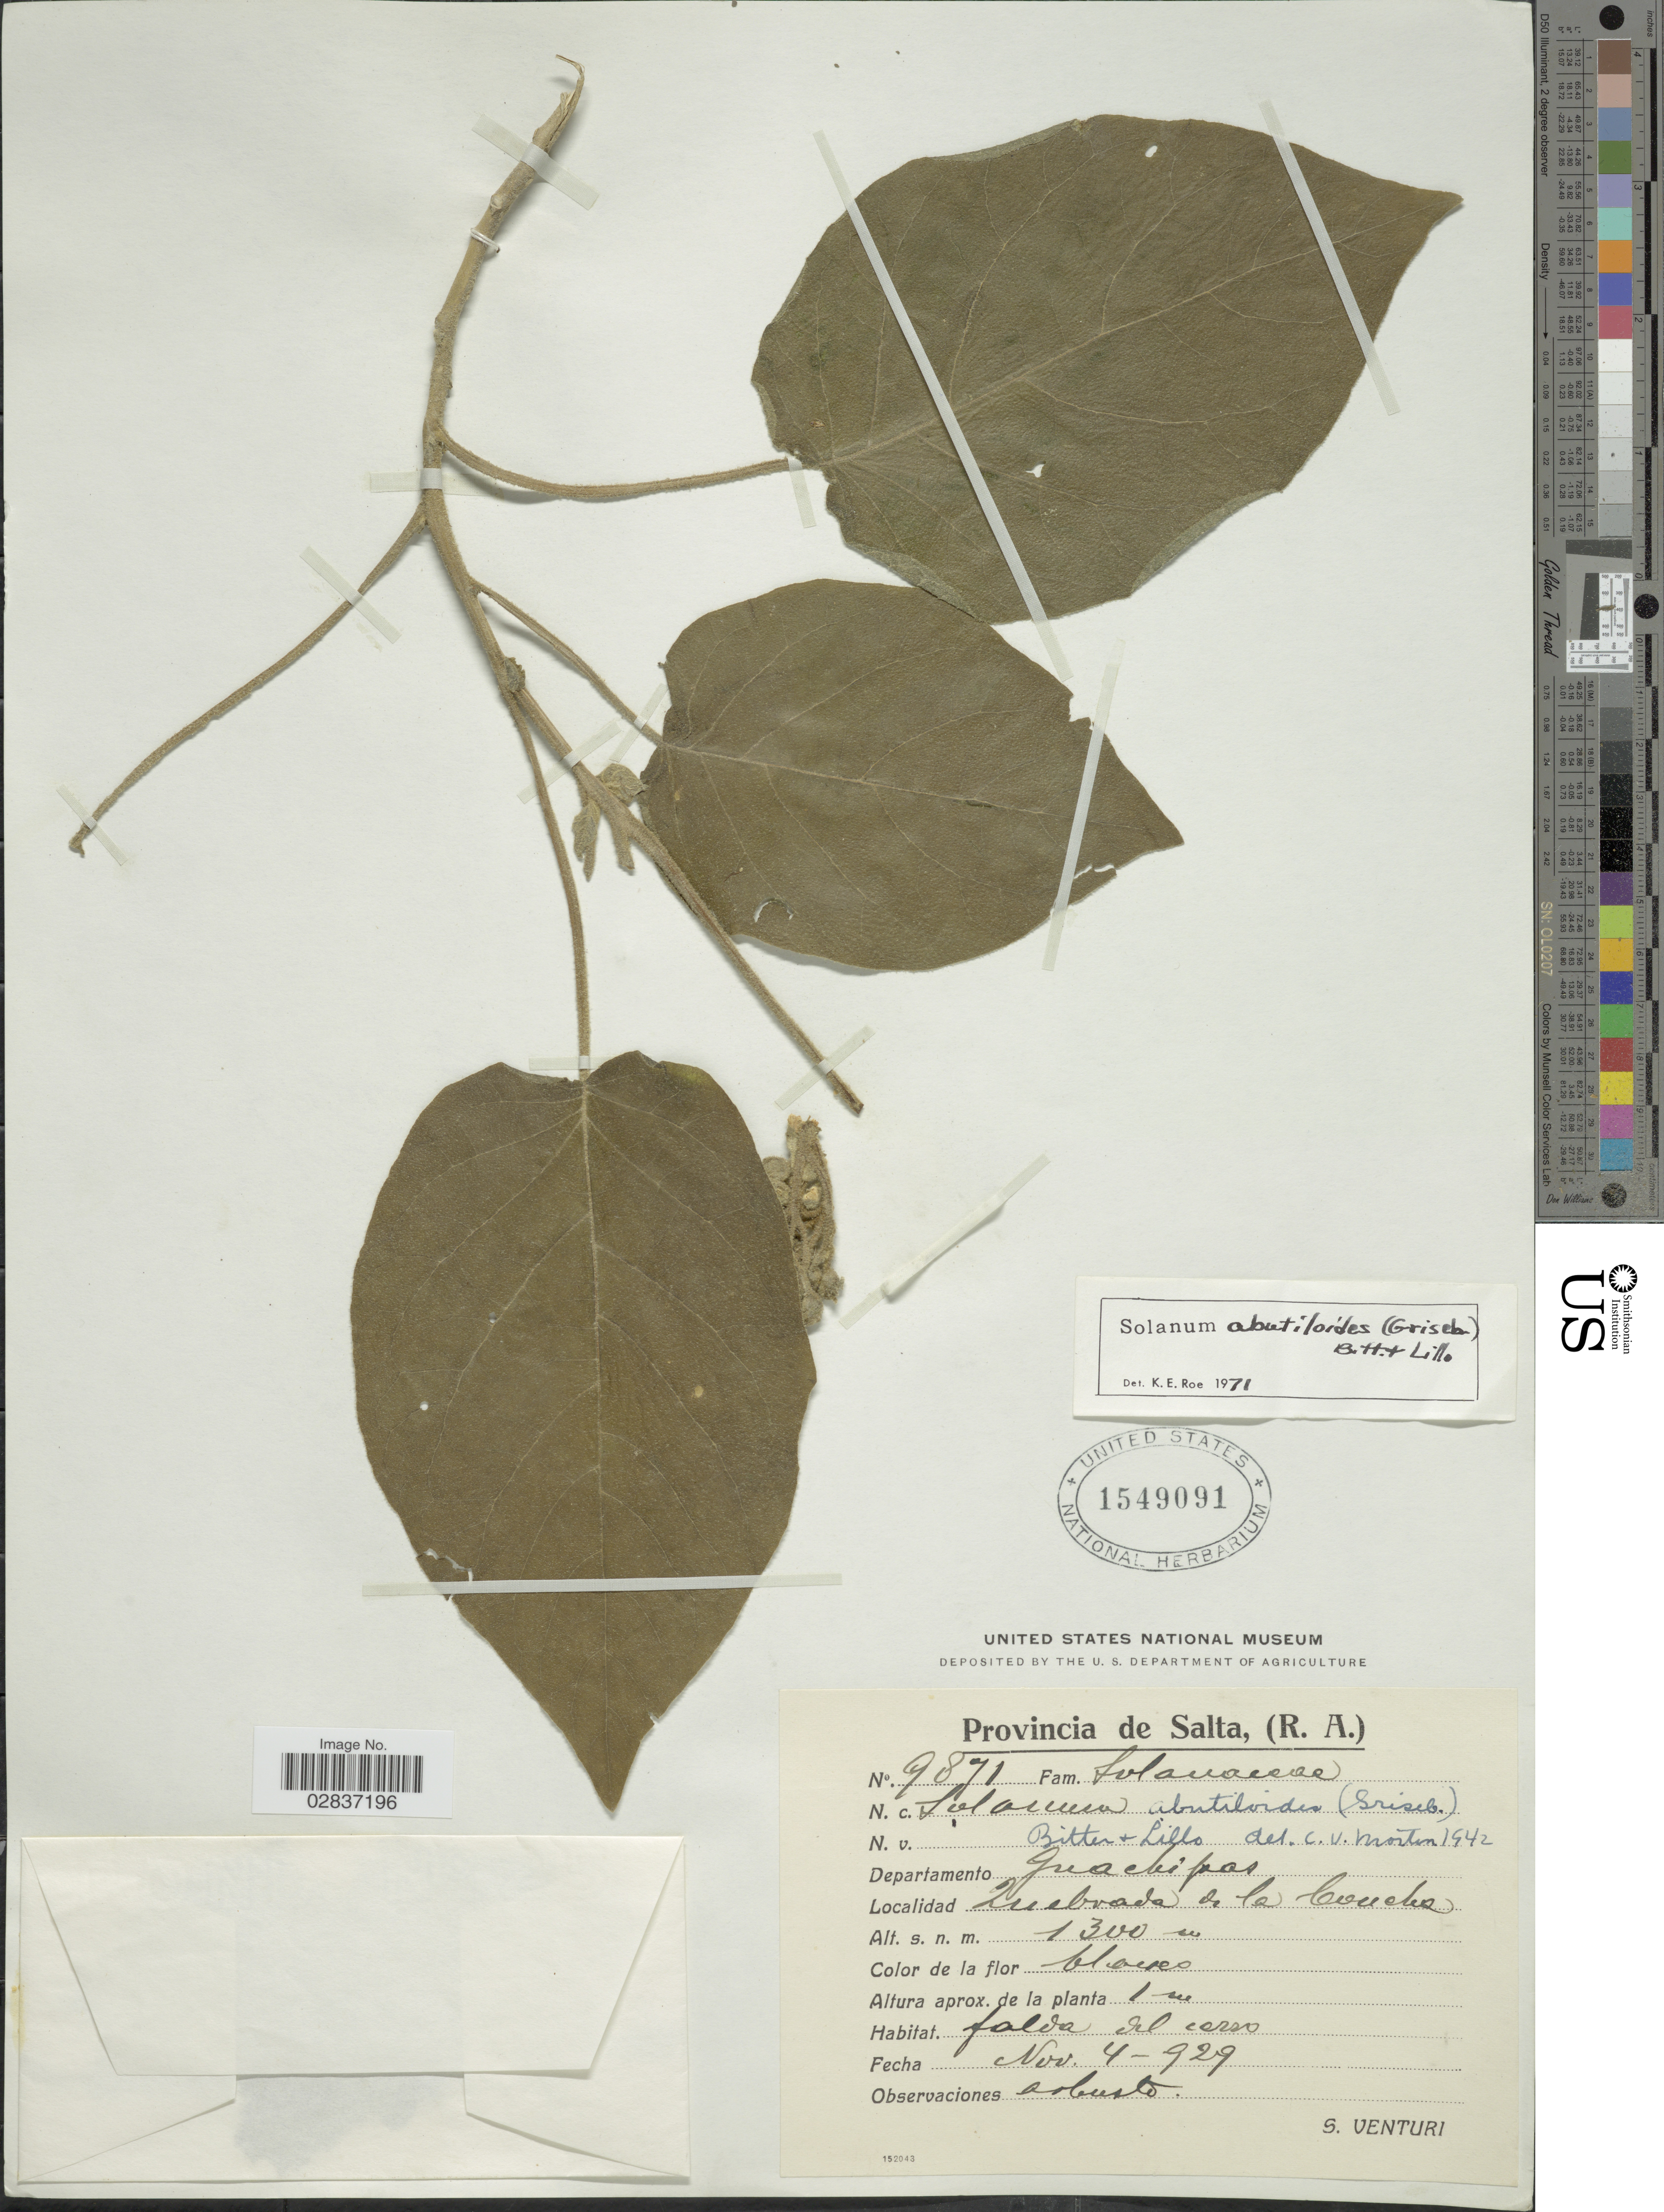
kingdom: Plantae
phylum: Tracheophyta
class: Magnoliopsida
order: Solanales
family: Solanaceae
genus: Solanum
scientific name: Solanum abutiloides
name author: (Griseb.) Bitter & Lillo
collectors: S. Venturi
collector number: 9871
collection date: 1929-11-04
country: Argentina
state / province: Salta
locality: Departamento Guachipas, Quebrada de la Concha.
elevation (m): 1300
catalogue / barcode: US 1549091